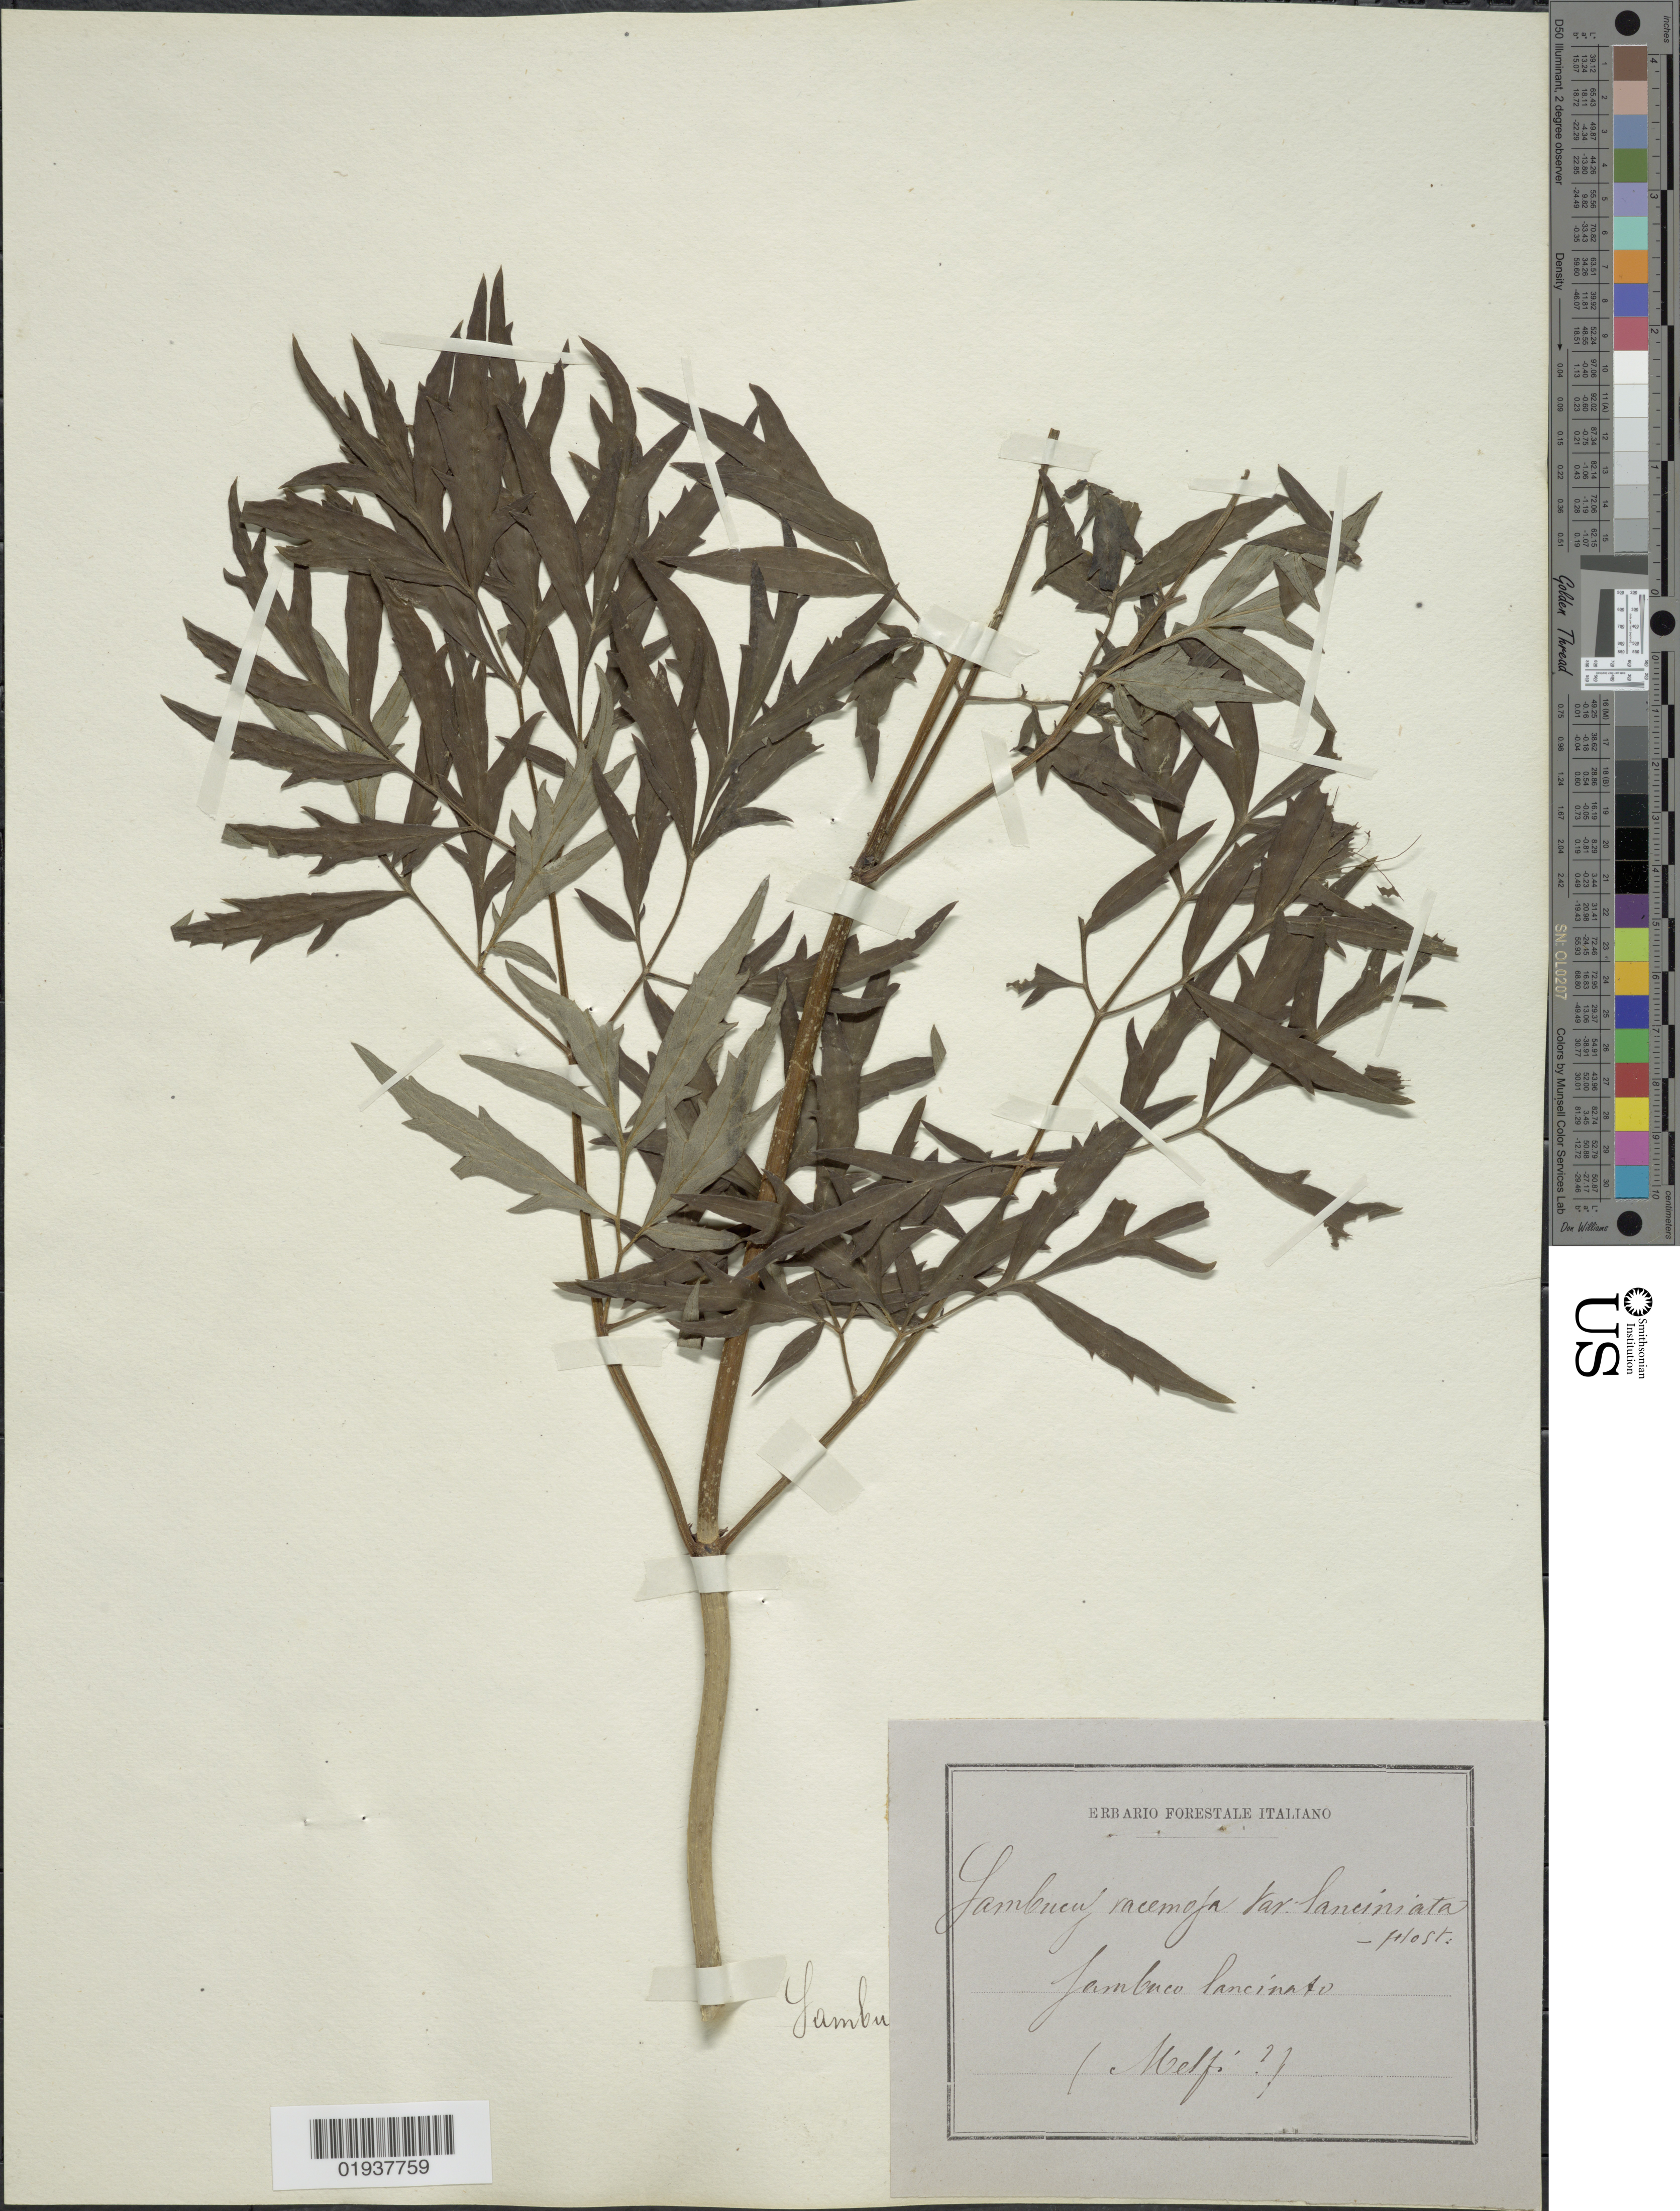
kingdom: Plantae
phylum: Tracheophyta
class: Magnoliopsida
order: Dipsacales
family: Viburnaceae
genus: Sambucus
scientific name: Sambucus racemosa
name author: L.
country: Italy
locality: Sambuco